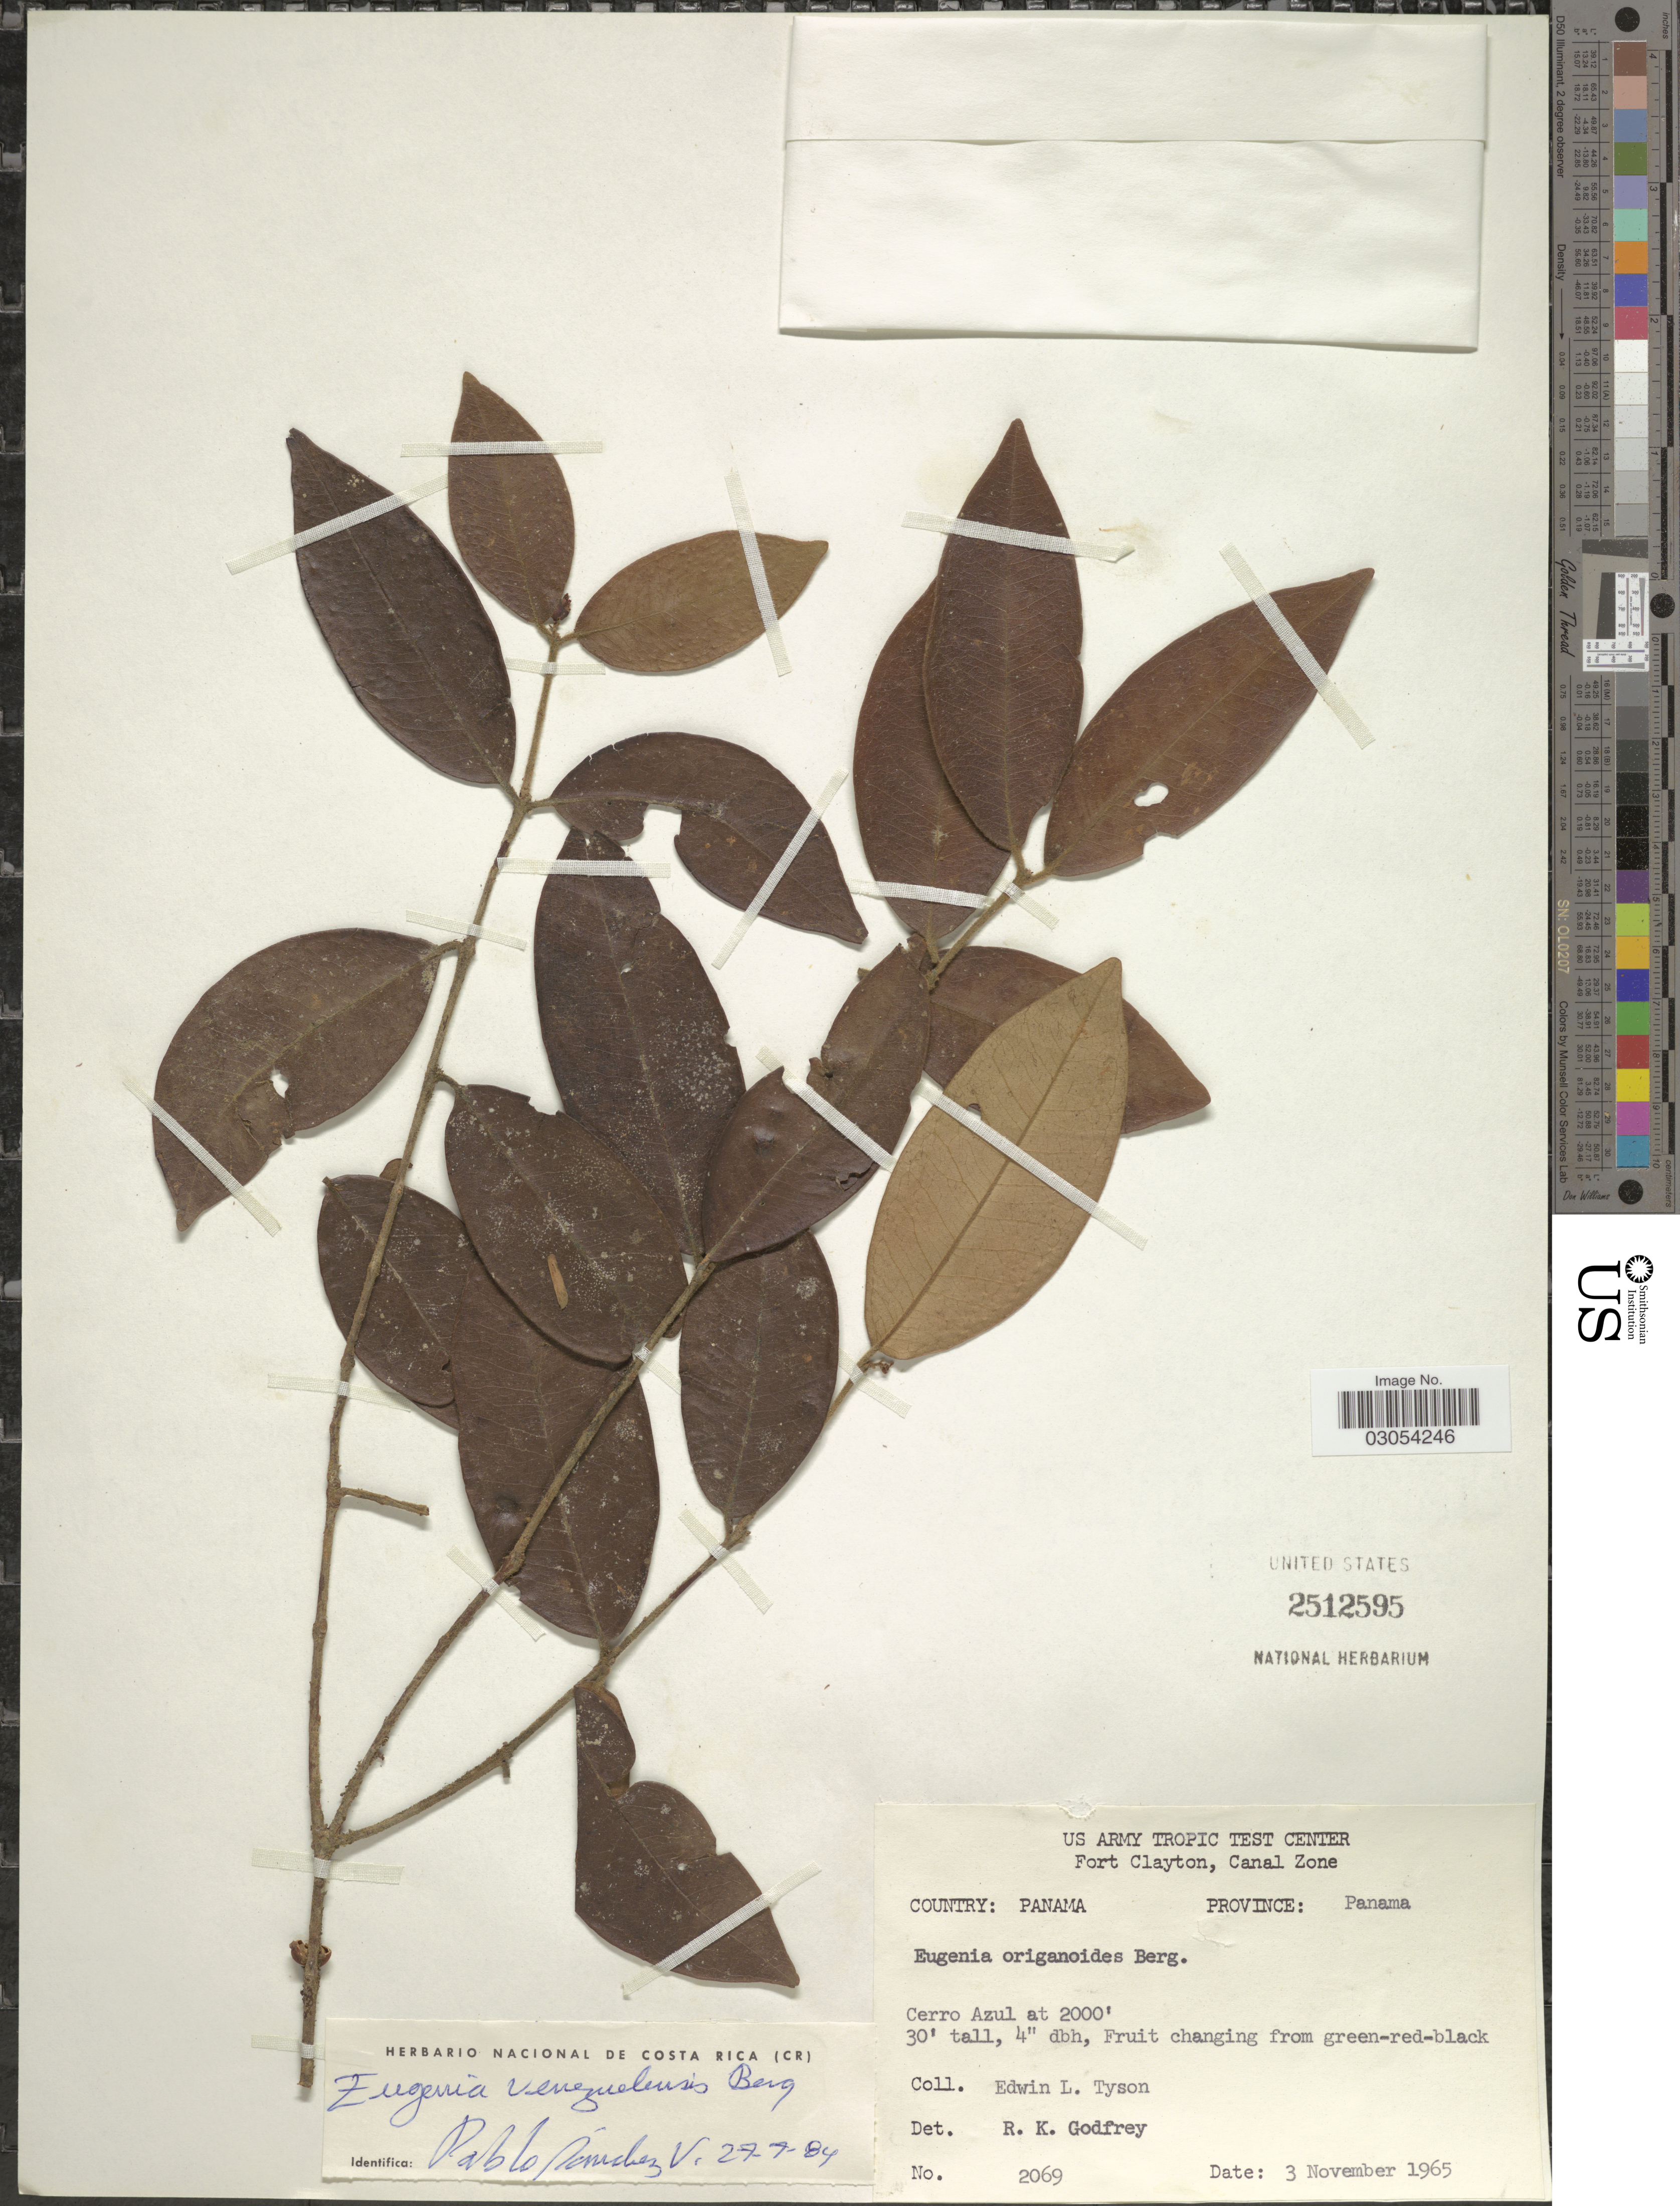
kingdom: Plantae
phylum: Tracheophyta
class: Magnoliopsida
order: Myrtales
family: Myrtaceae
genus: Eugenia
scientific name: Eugenia venezuelensis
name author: O. Berg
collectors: E. L. Tyson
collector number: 2069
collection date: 1965-11-03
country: Panama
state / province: Panamá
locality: Country: Panama. Province: Panama. Cerro Azul.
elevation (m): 610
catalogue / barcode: US 2512595